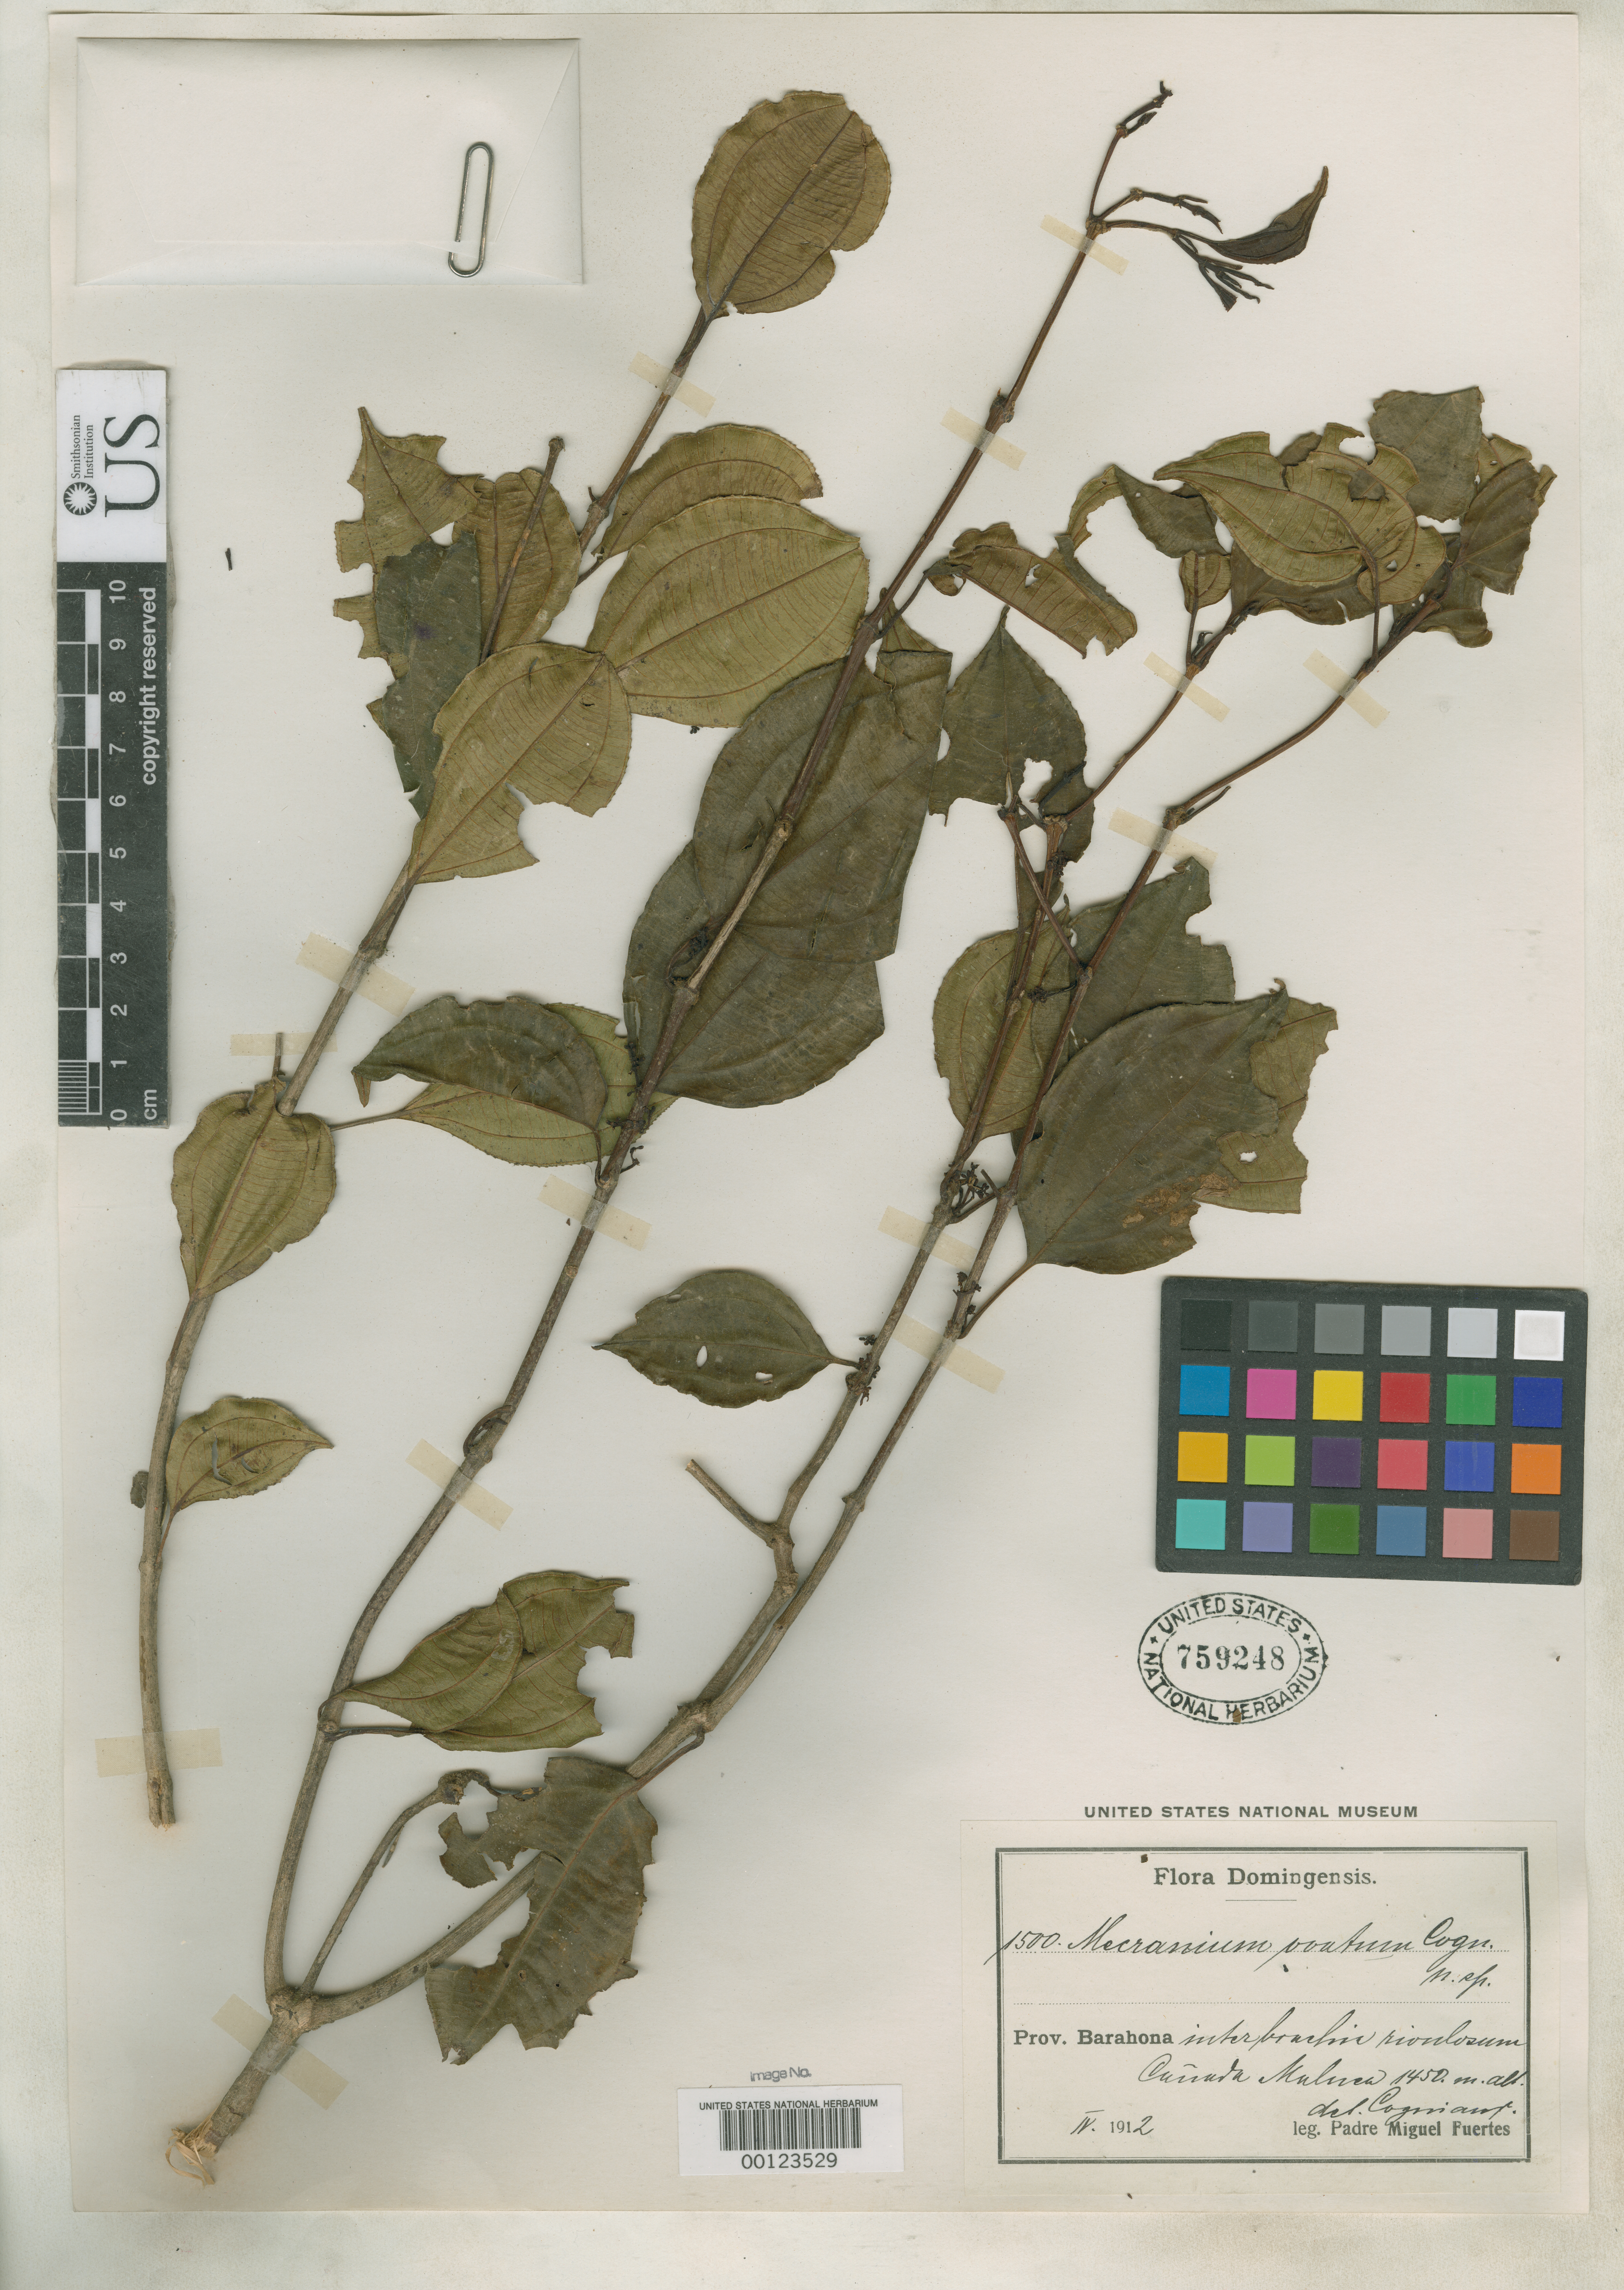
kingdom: Plantae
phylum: Tracheophyta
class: Magnoliopsida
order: Myrtales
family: Melastomataceae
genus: Mecranium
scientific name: Mecranium ovatum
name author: Cogn.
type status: Isotype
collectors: M. D. Fuertes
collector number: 1500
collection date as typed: Apr 1912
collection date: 1912-04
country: Dominican Republic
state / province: Barahona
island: Hispaniola Island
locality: Canada Maluca.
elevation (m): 1450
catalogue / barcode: US 759248